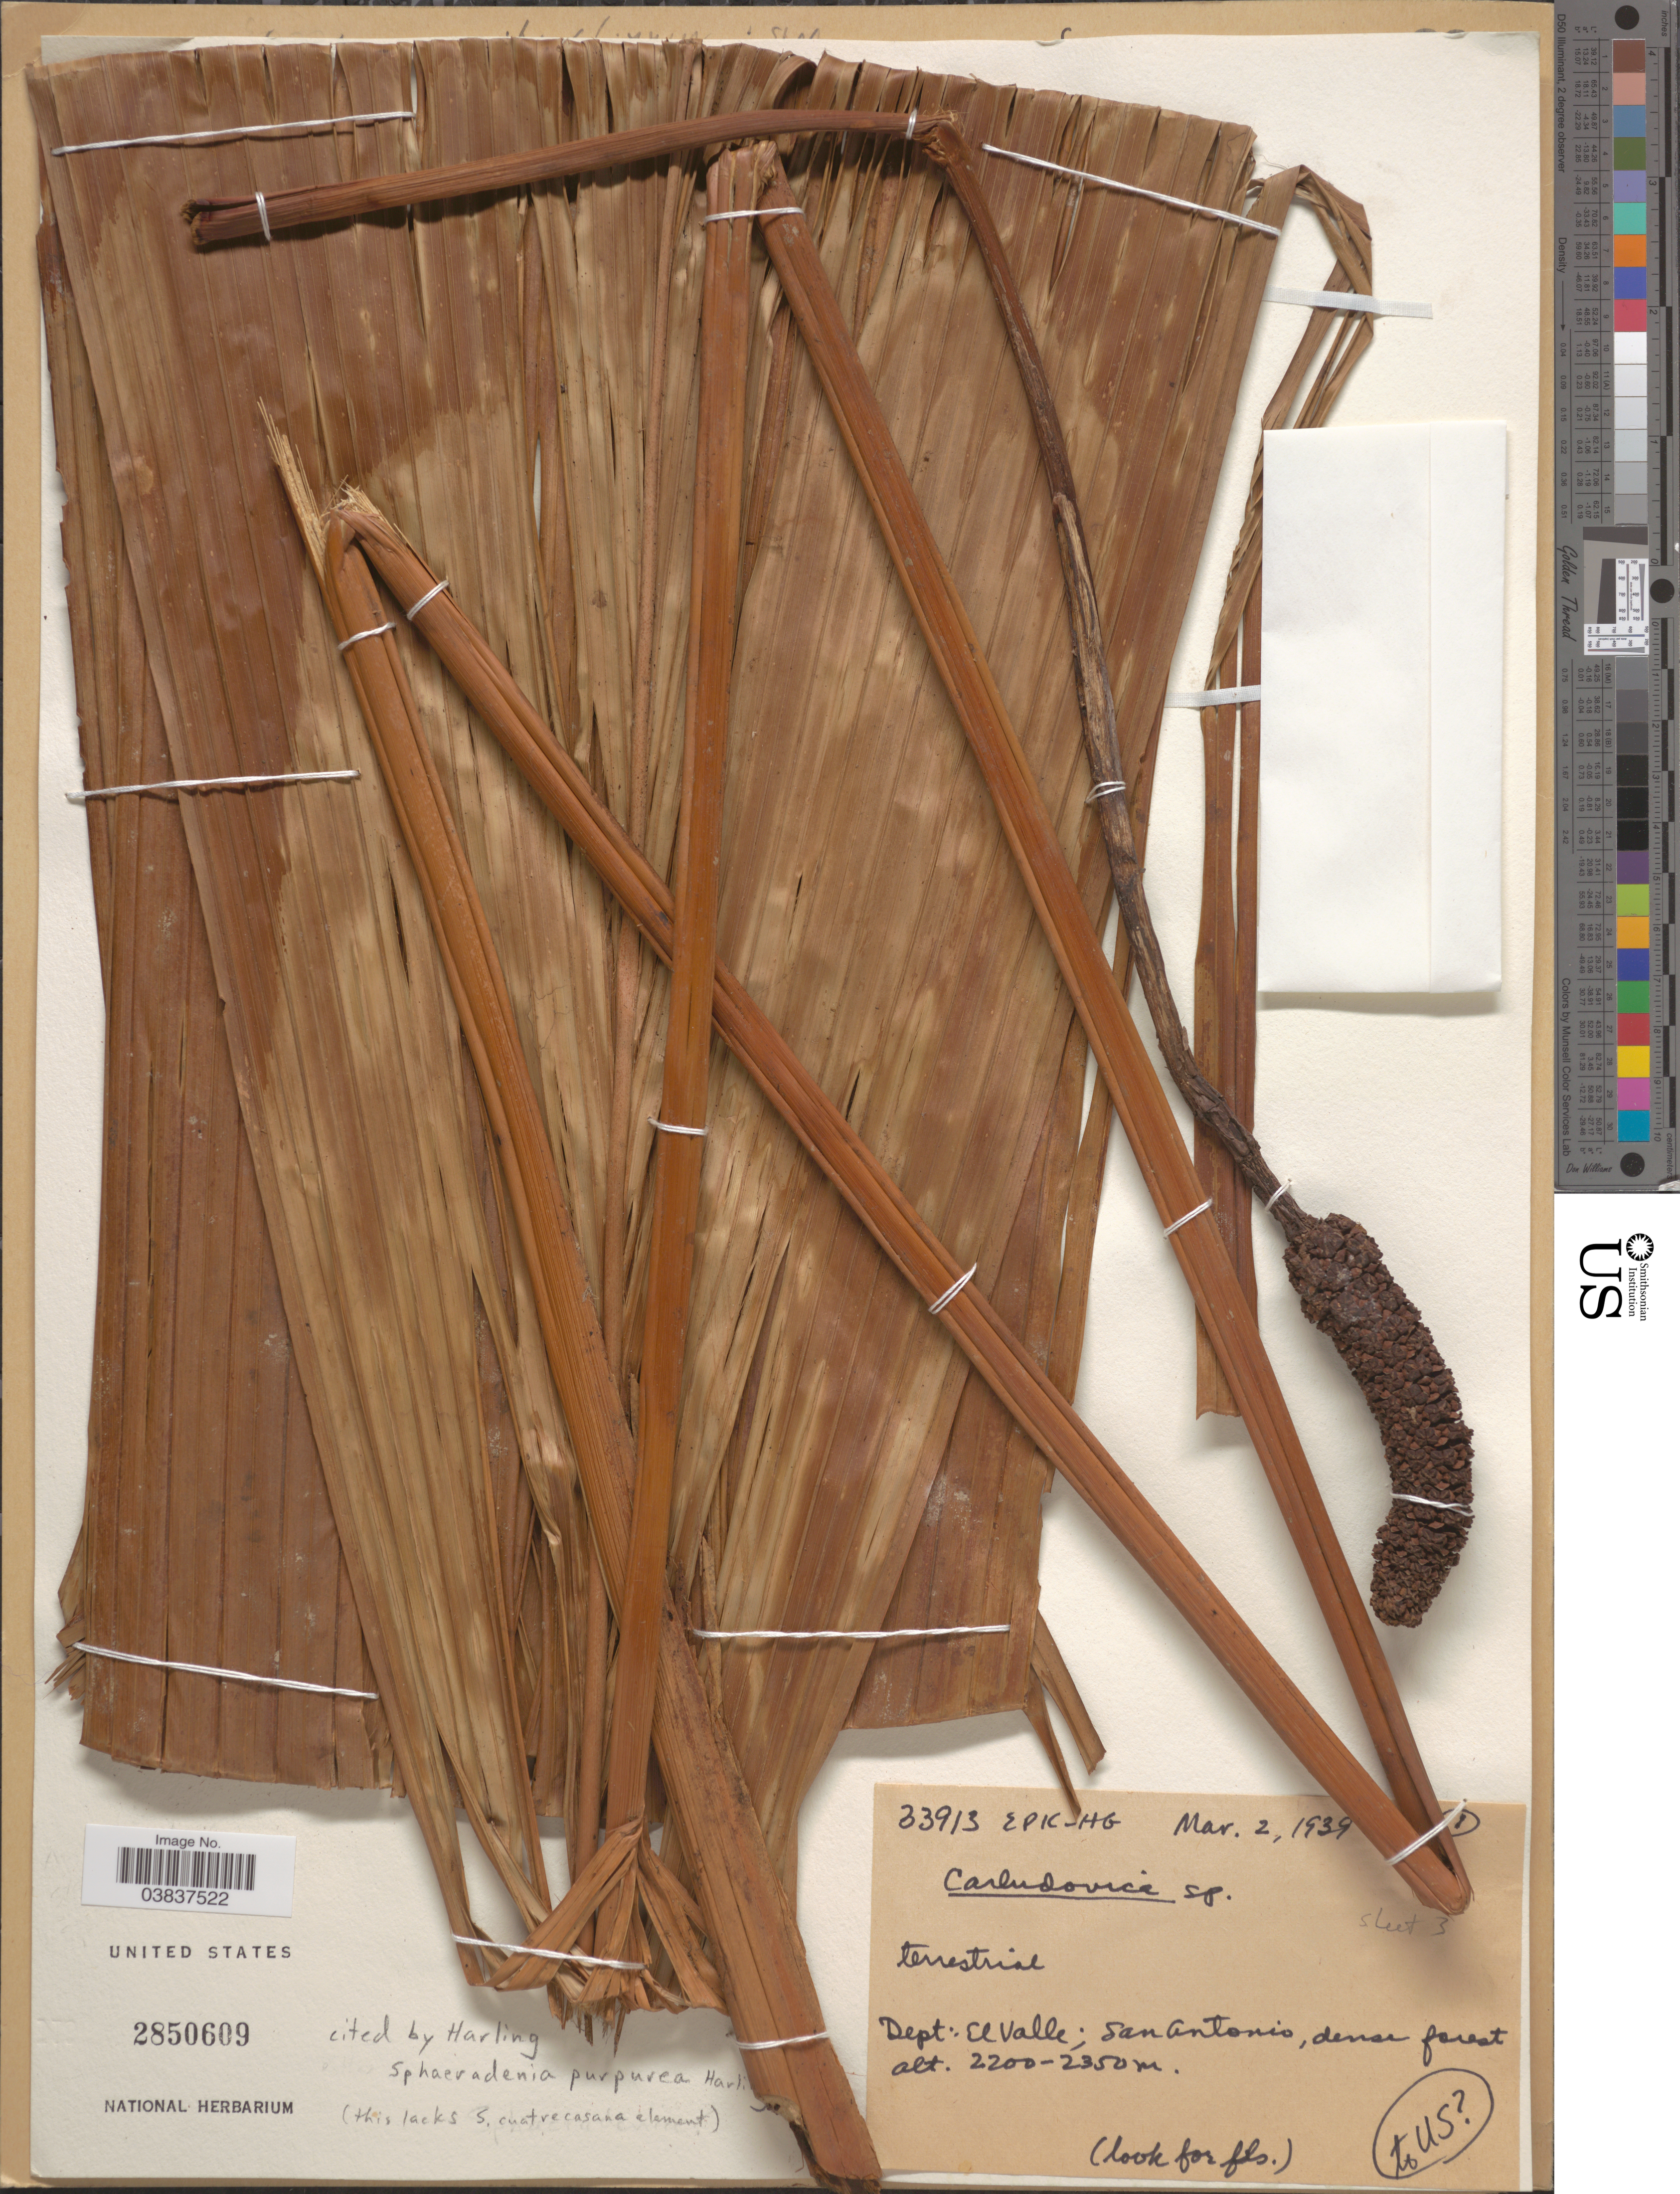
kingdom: Plantae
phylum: Tracheophyta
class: Liliopsida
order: Pandanales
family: Cyclanthaceae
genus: Sphaeradenia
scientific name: Sphaeradenia purpurea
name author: Haling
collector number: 33913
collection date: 1939-03-02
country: Colombia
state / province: Valle del Cauca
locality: Dept. El Valle; San Antonio.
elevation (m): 2200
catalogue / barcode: US 2850609